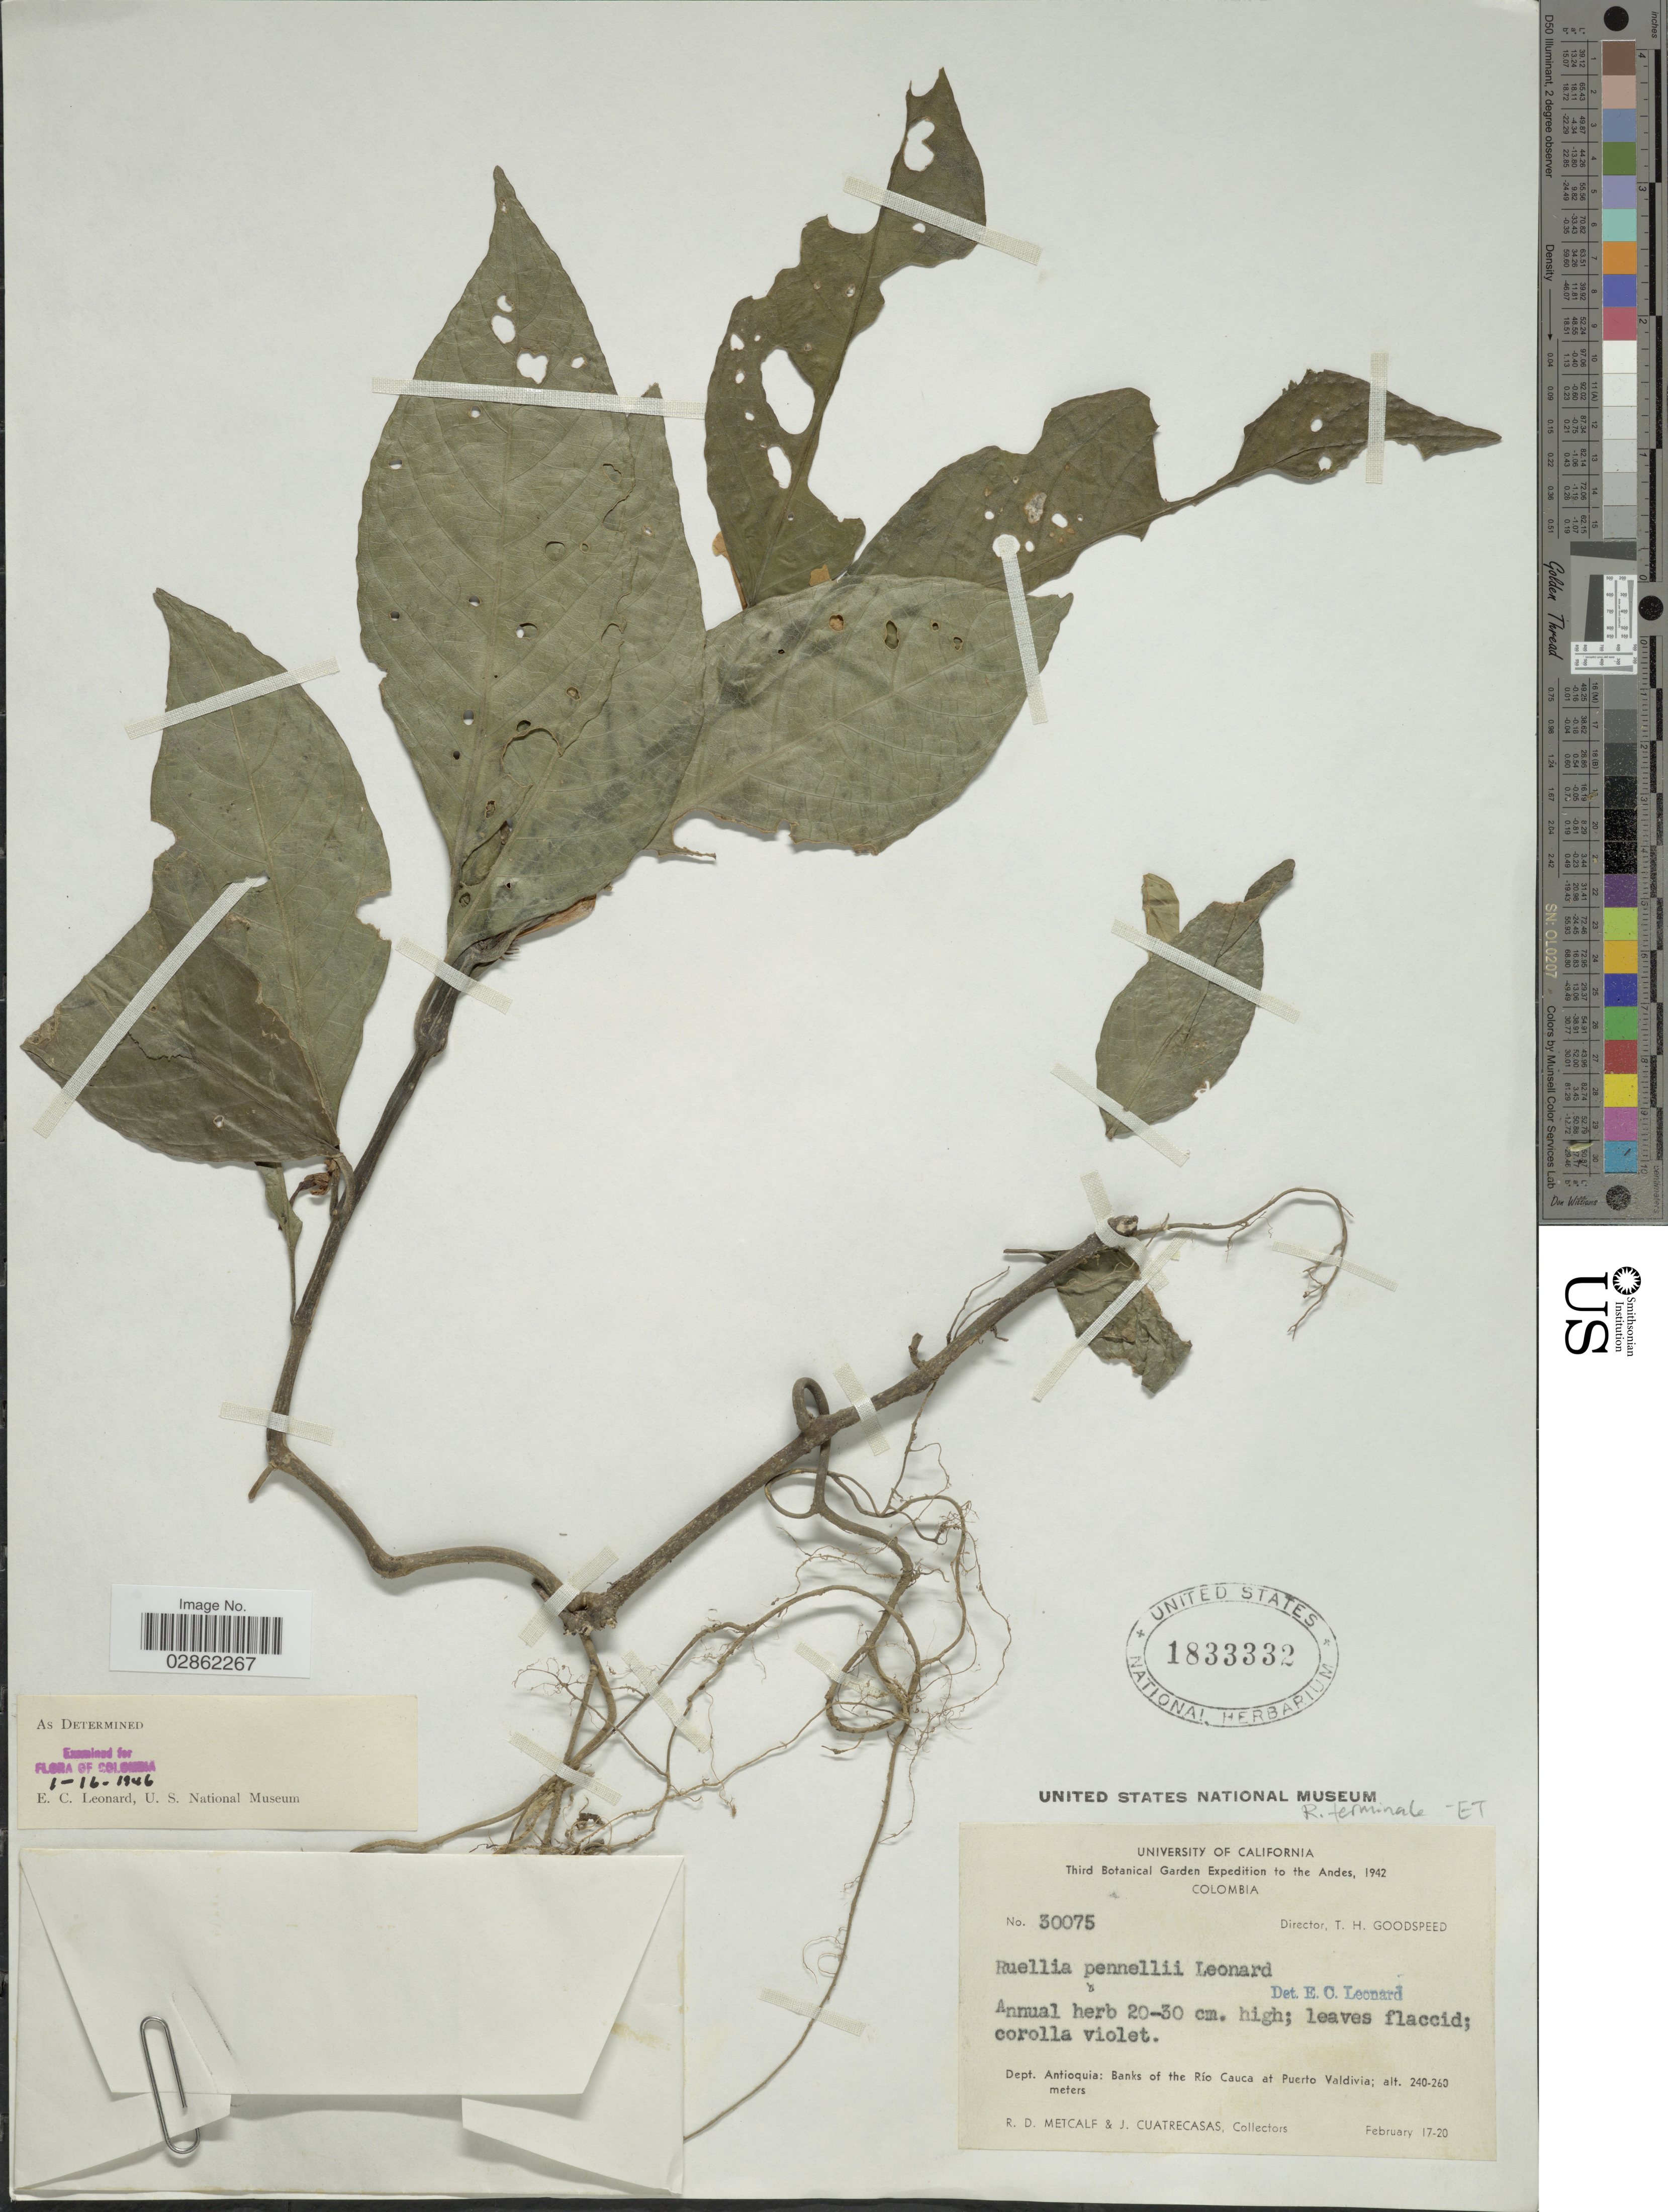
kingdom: Plantae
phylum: Tracheophyta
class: Magnoliopsida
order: Lamiales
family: Acanthaceae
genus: Ruellia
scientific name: Ruellia terminalis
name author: (Nees) Wassh.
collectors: R. D. Metcalf & J. Cuatrecasas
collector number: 30075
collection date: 1942-02-17/1942-02-20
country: Colombia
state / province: Antioquia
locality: Andes, Dept. Antioquia, Banks of the Río Cauca at Puerto Valdivia.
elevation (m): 240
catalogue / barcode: US 1833332